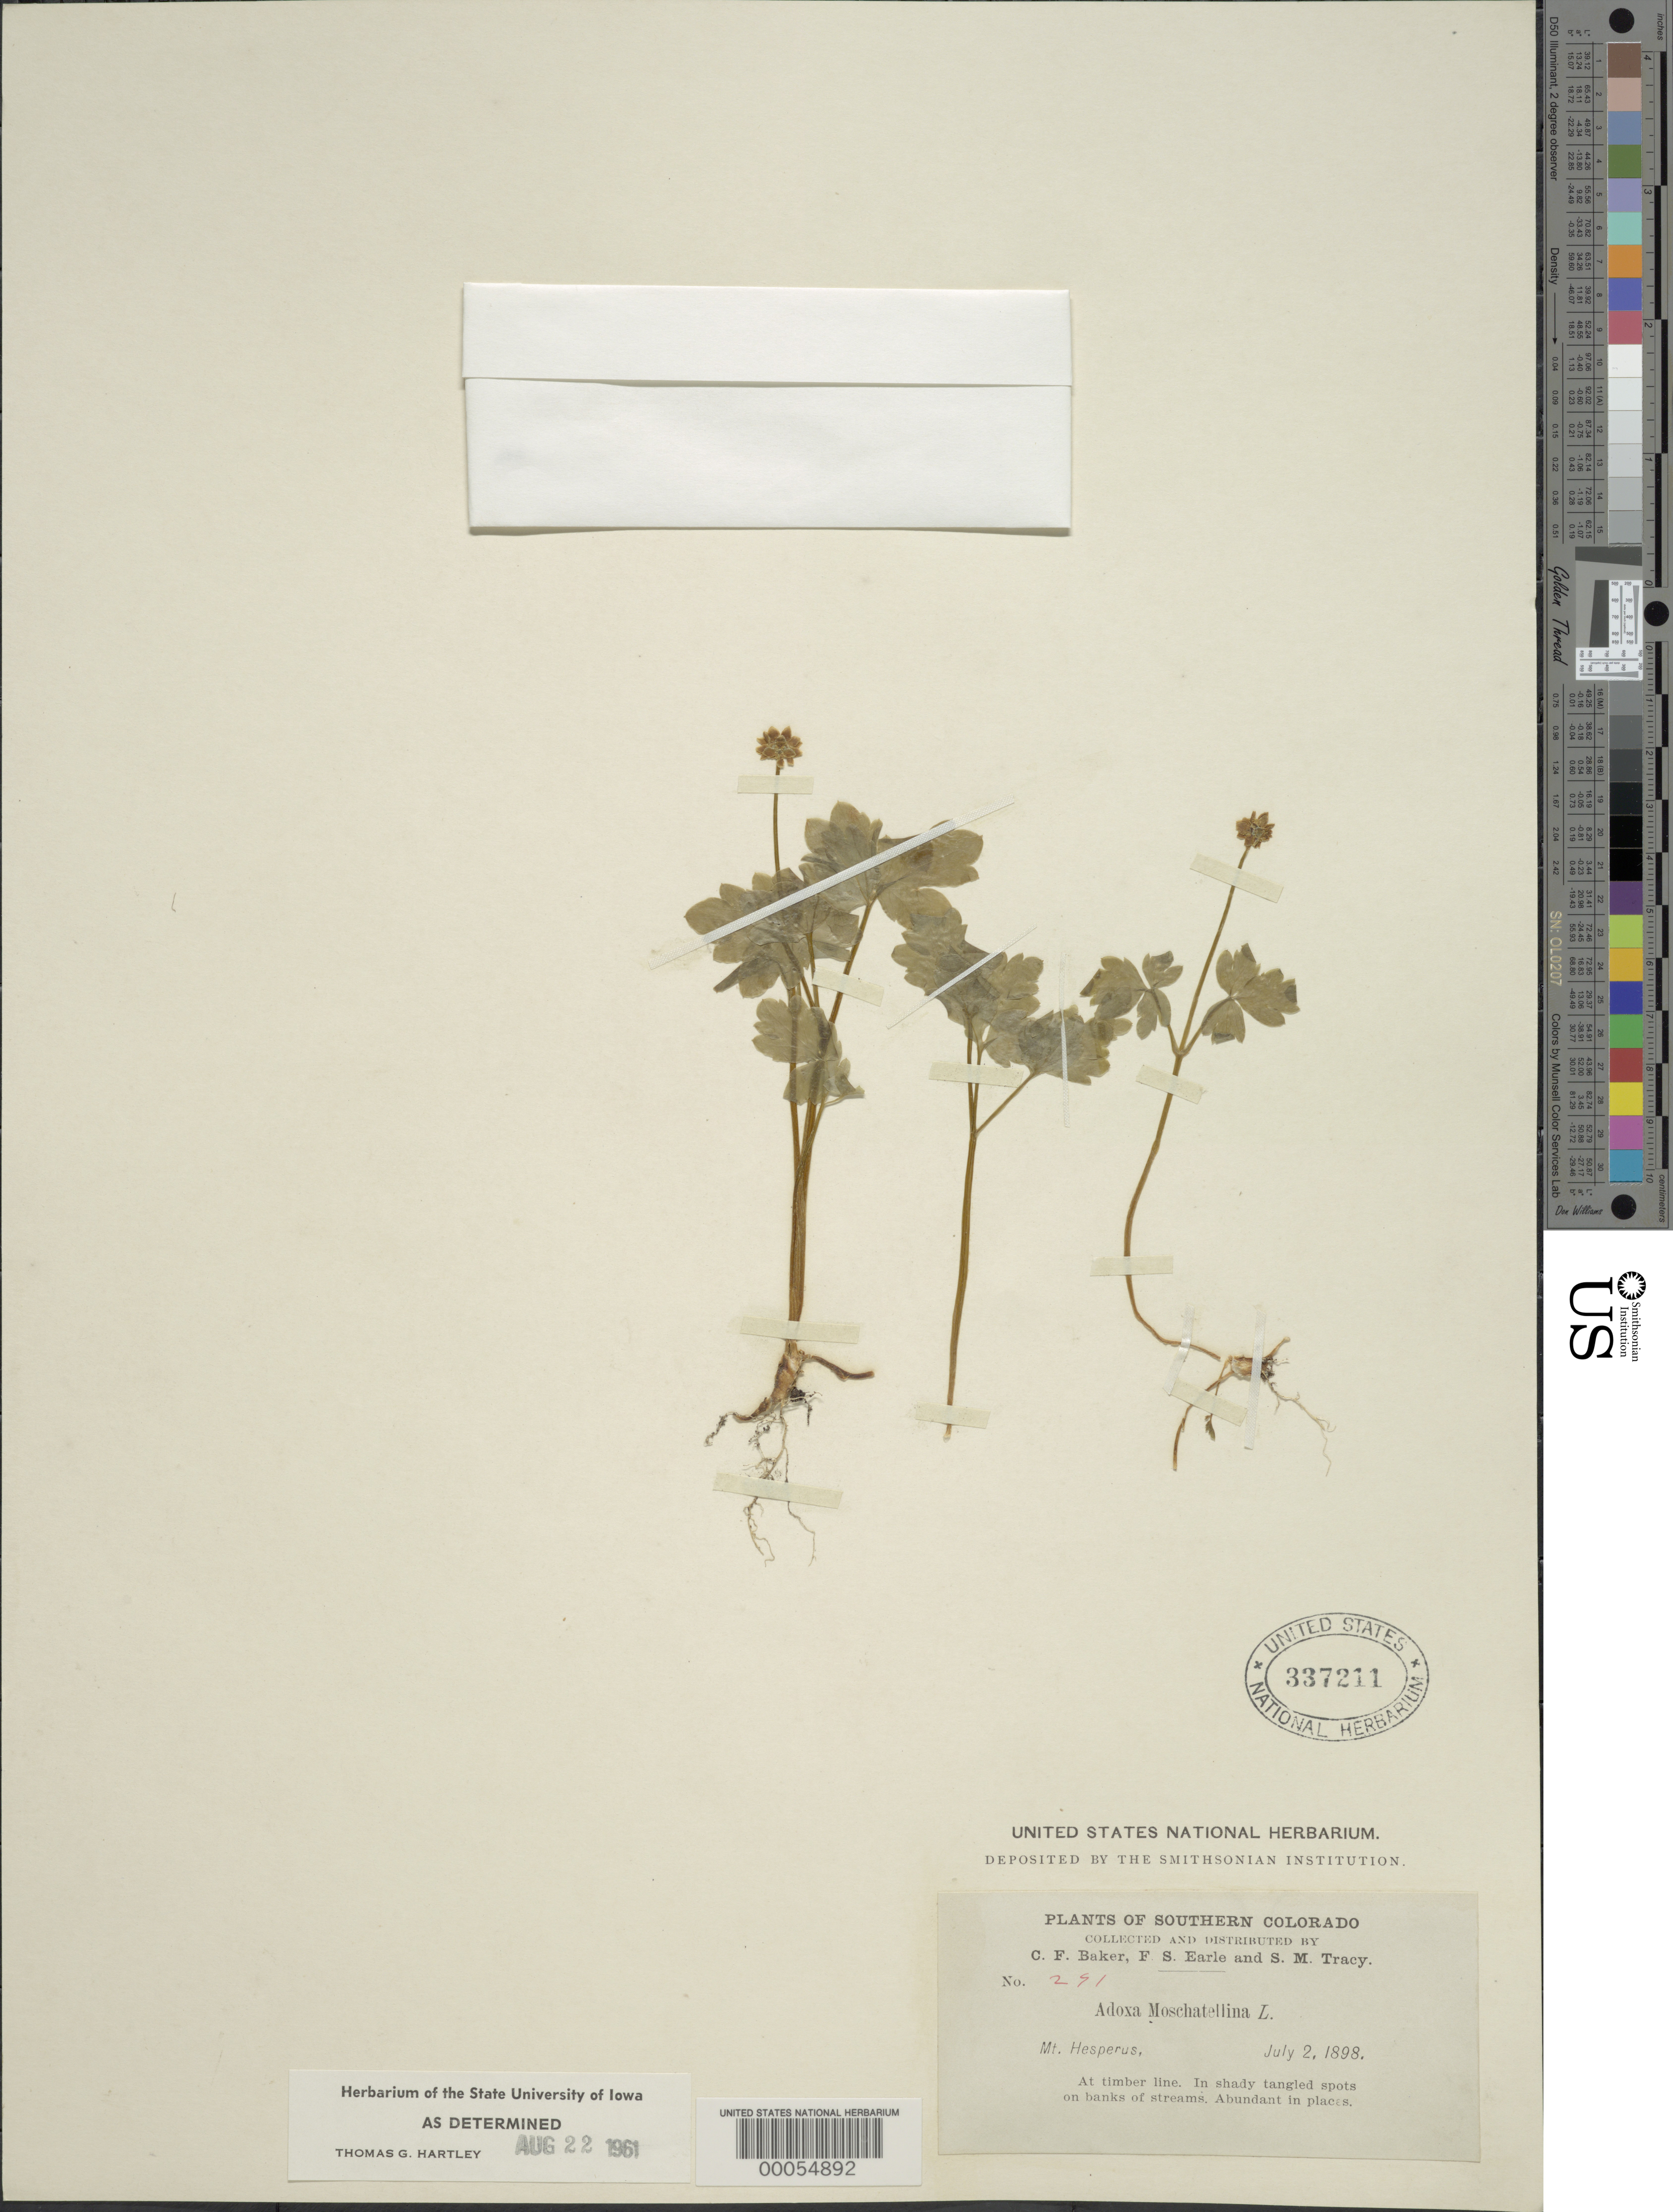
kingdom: Plantae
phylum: Tracheophyta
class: Magnoliopsida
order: Dipsacales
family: Viburnaceae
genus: Adoxa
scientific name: Adoxa moschatellina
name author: L.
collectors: C. F. Baker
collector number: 291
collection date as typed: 02 Jul 1898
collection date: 1898-07-02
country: United States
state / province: Colorado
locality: Mt. hesperus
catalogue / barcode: US 337211